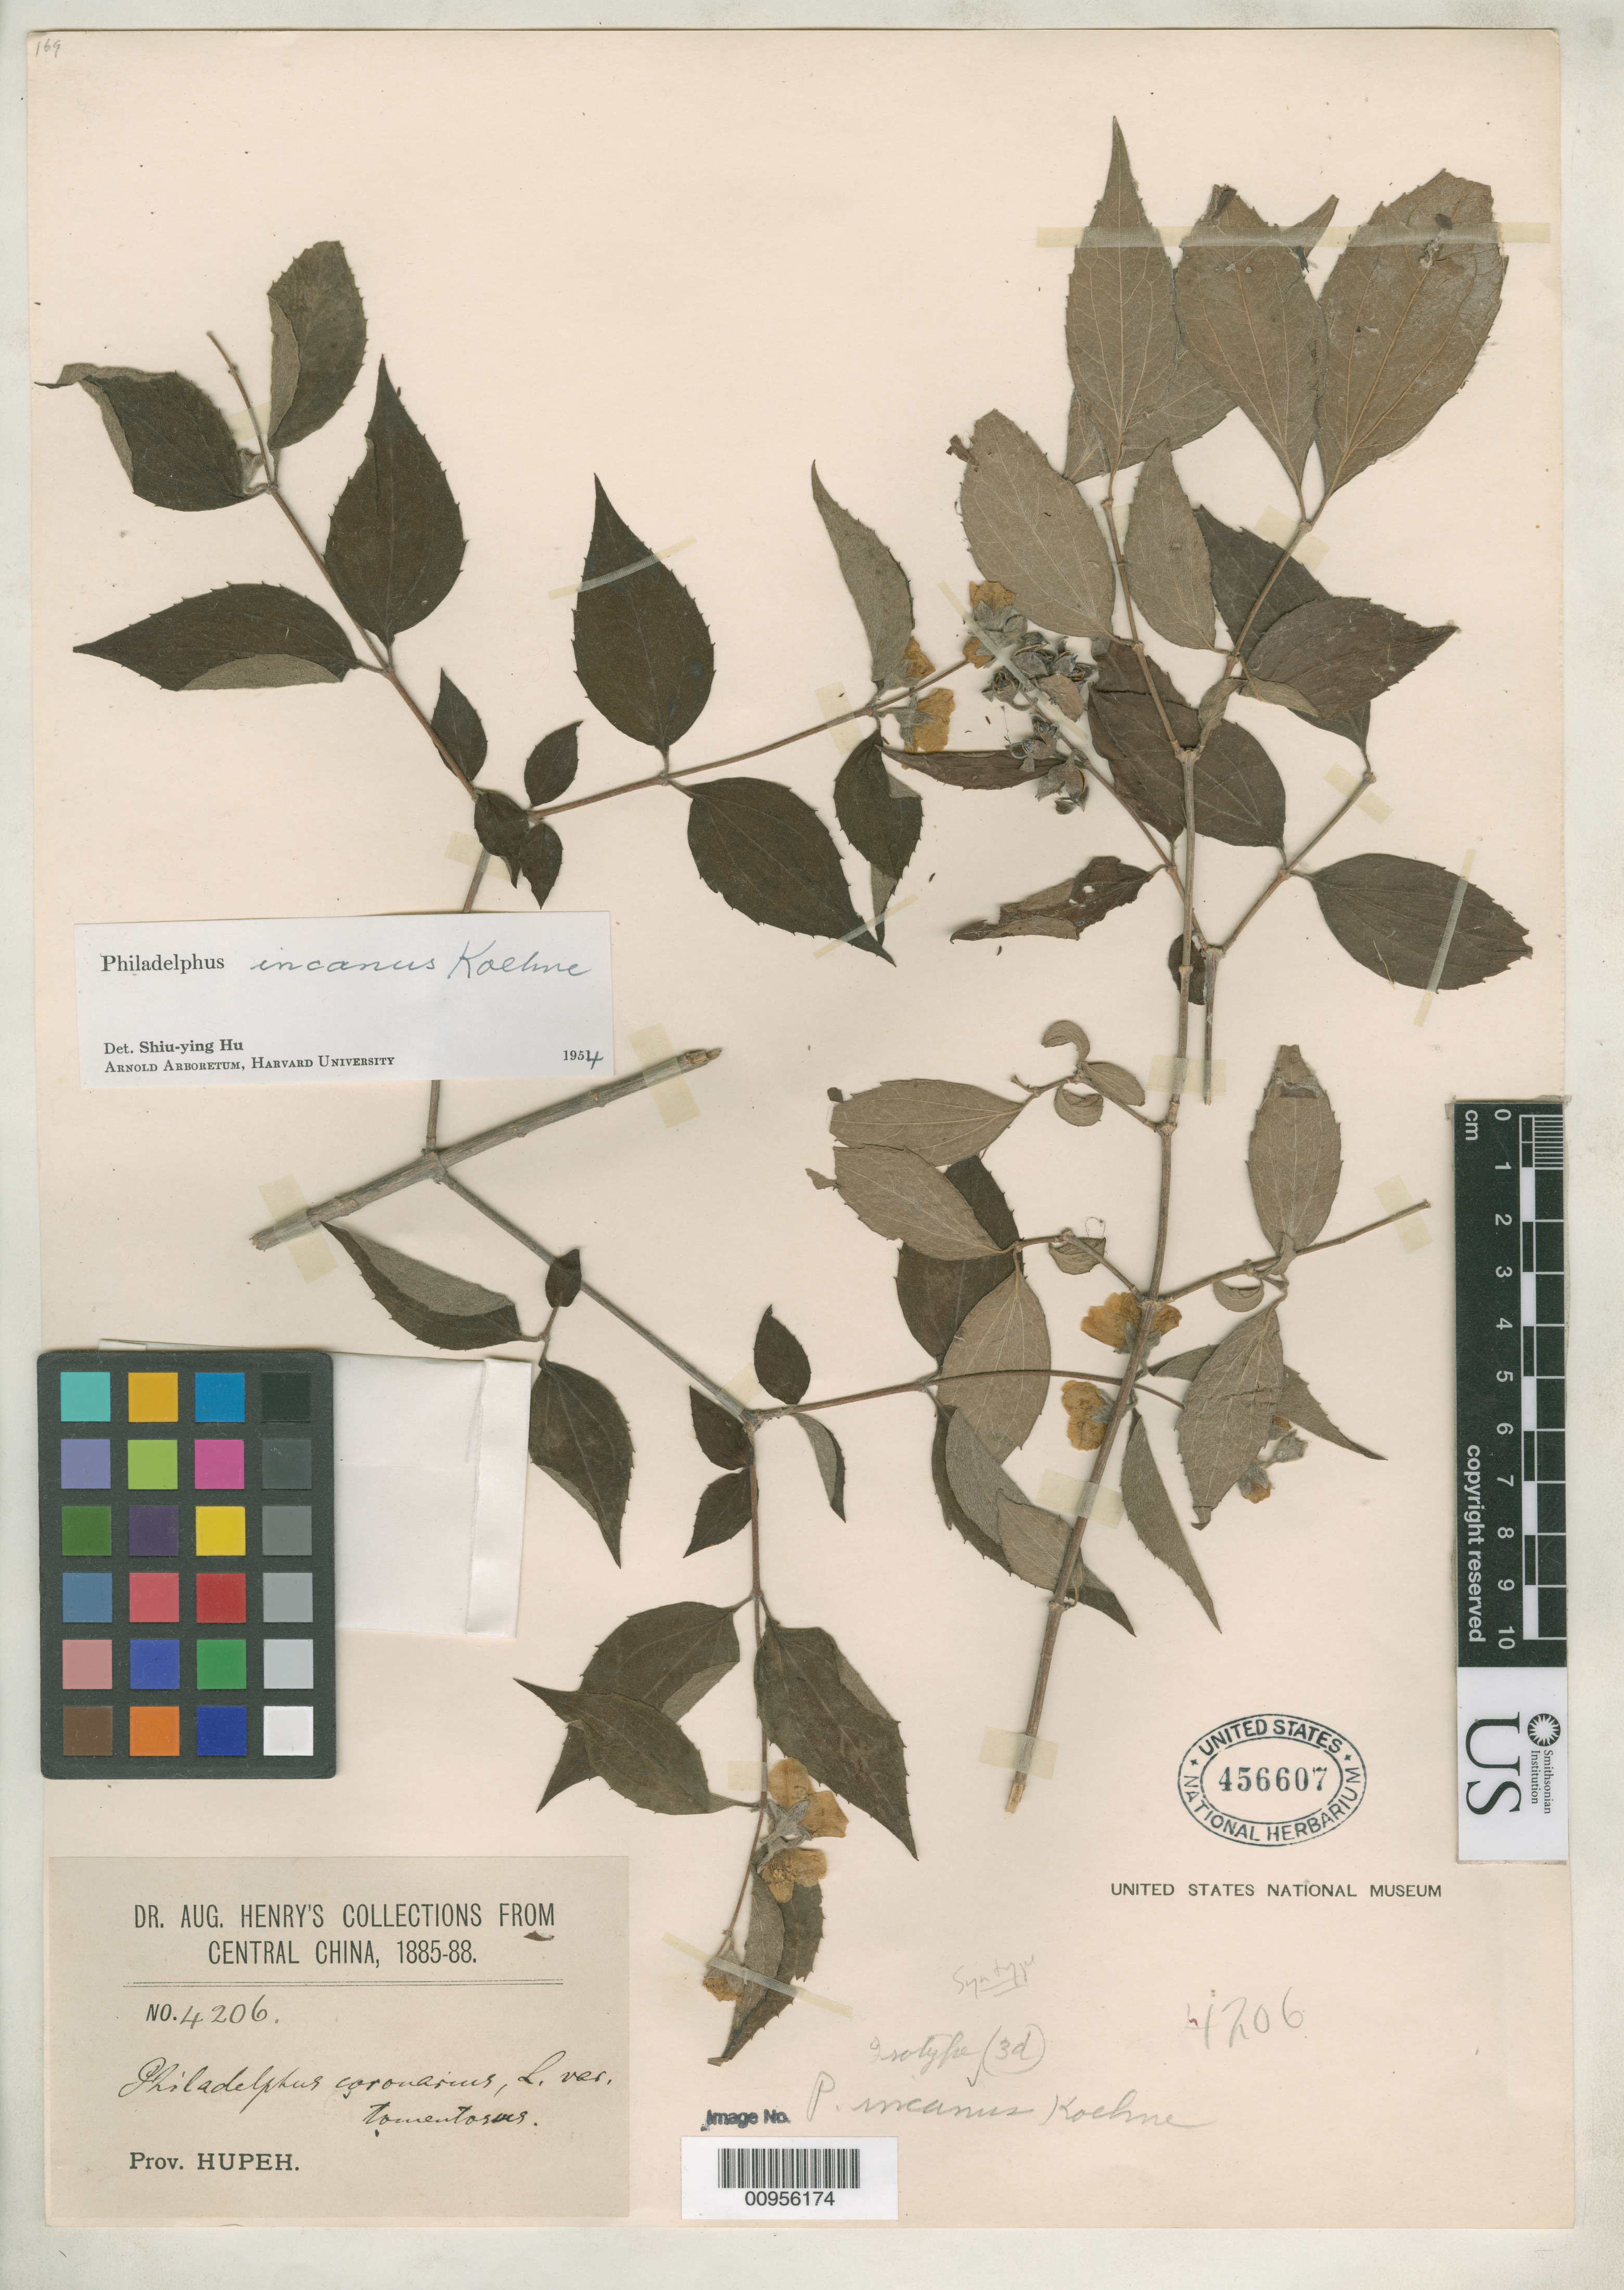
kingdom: Plantae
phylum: Tracheophyta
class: Magnoliopsida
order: Cornales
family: Hydrangeaceae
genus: Philadelphus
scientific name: Philadelphus incanus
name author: Koehne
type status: Isosyntype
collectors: A. Henry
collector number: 4206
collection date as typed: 1885 to -- --- 1888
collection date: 1885/1888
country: China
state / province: Hubei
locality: Prov. Hupeh.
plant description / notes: Lectotype collection is Henry 6093 as designated by S.Y. Hu, J. Arnold Arbor. 36: 338 (1955).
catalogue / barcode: US 456607